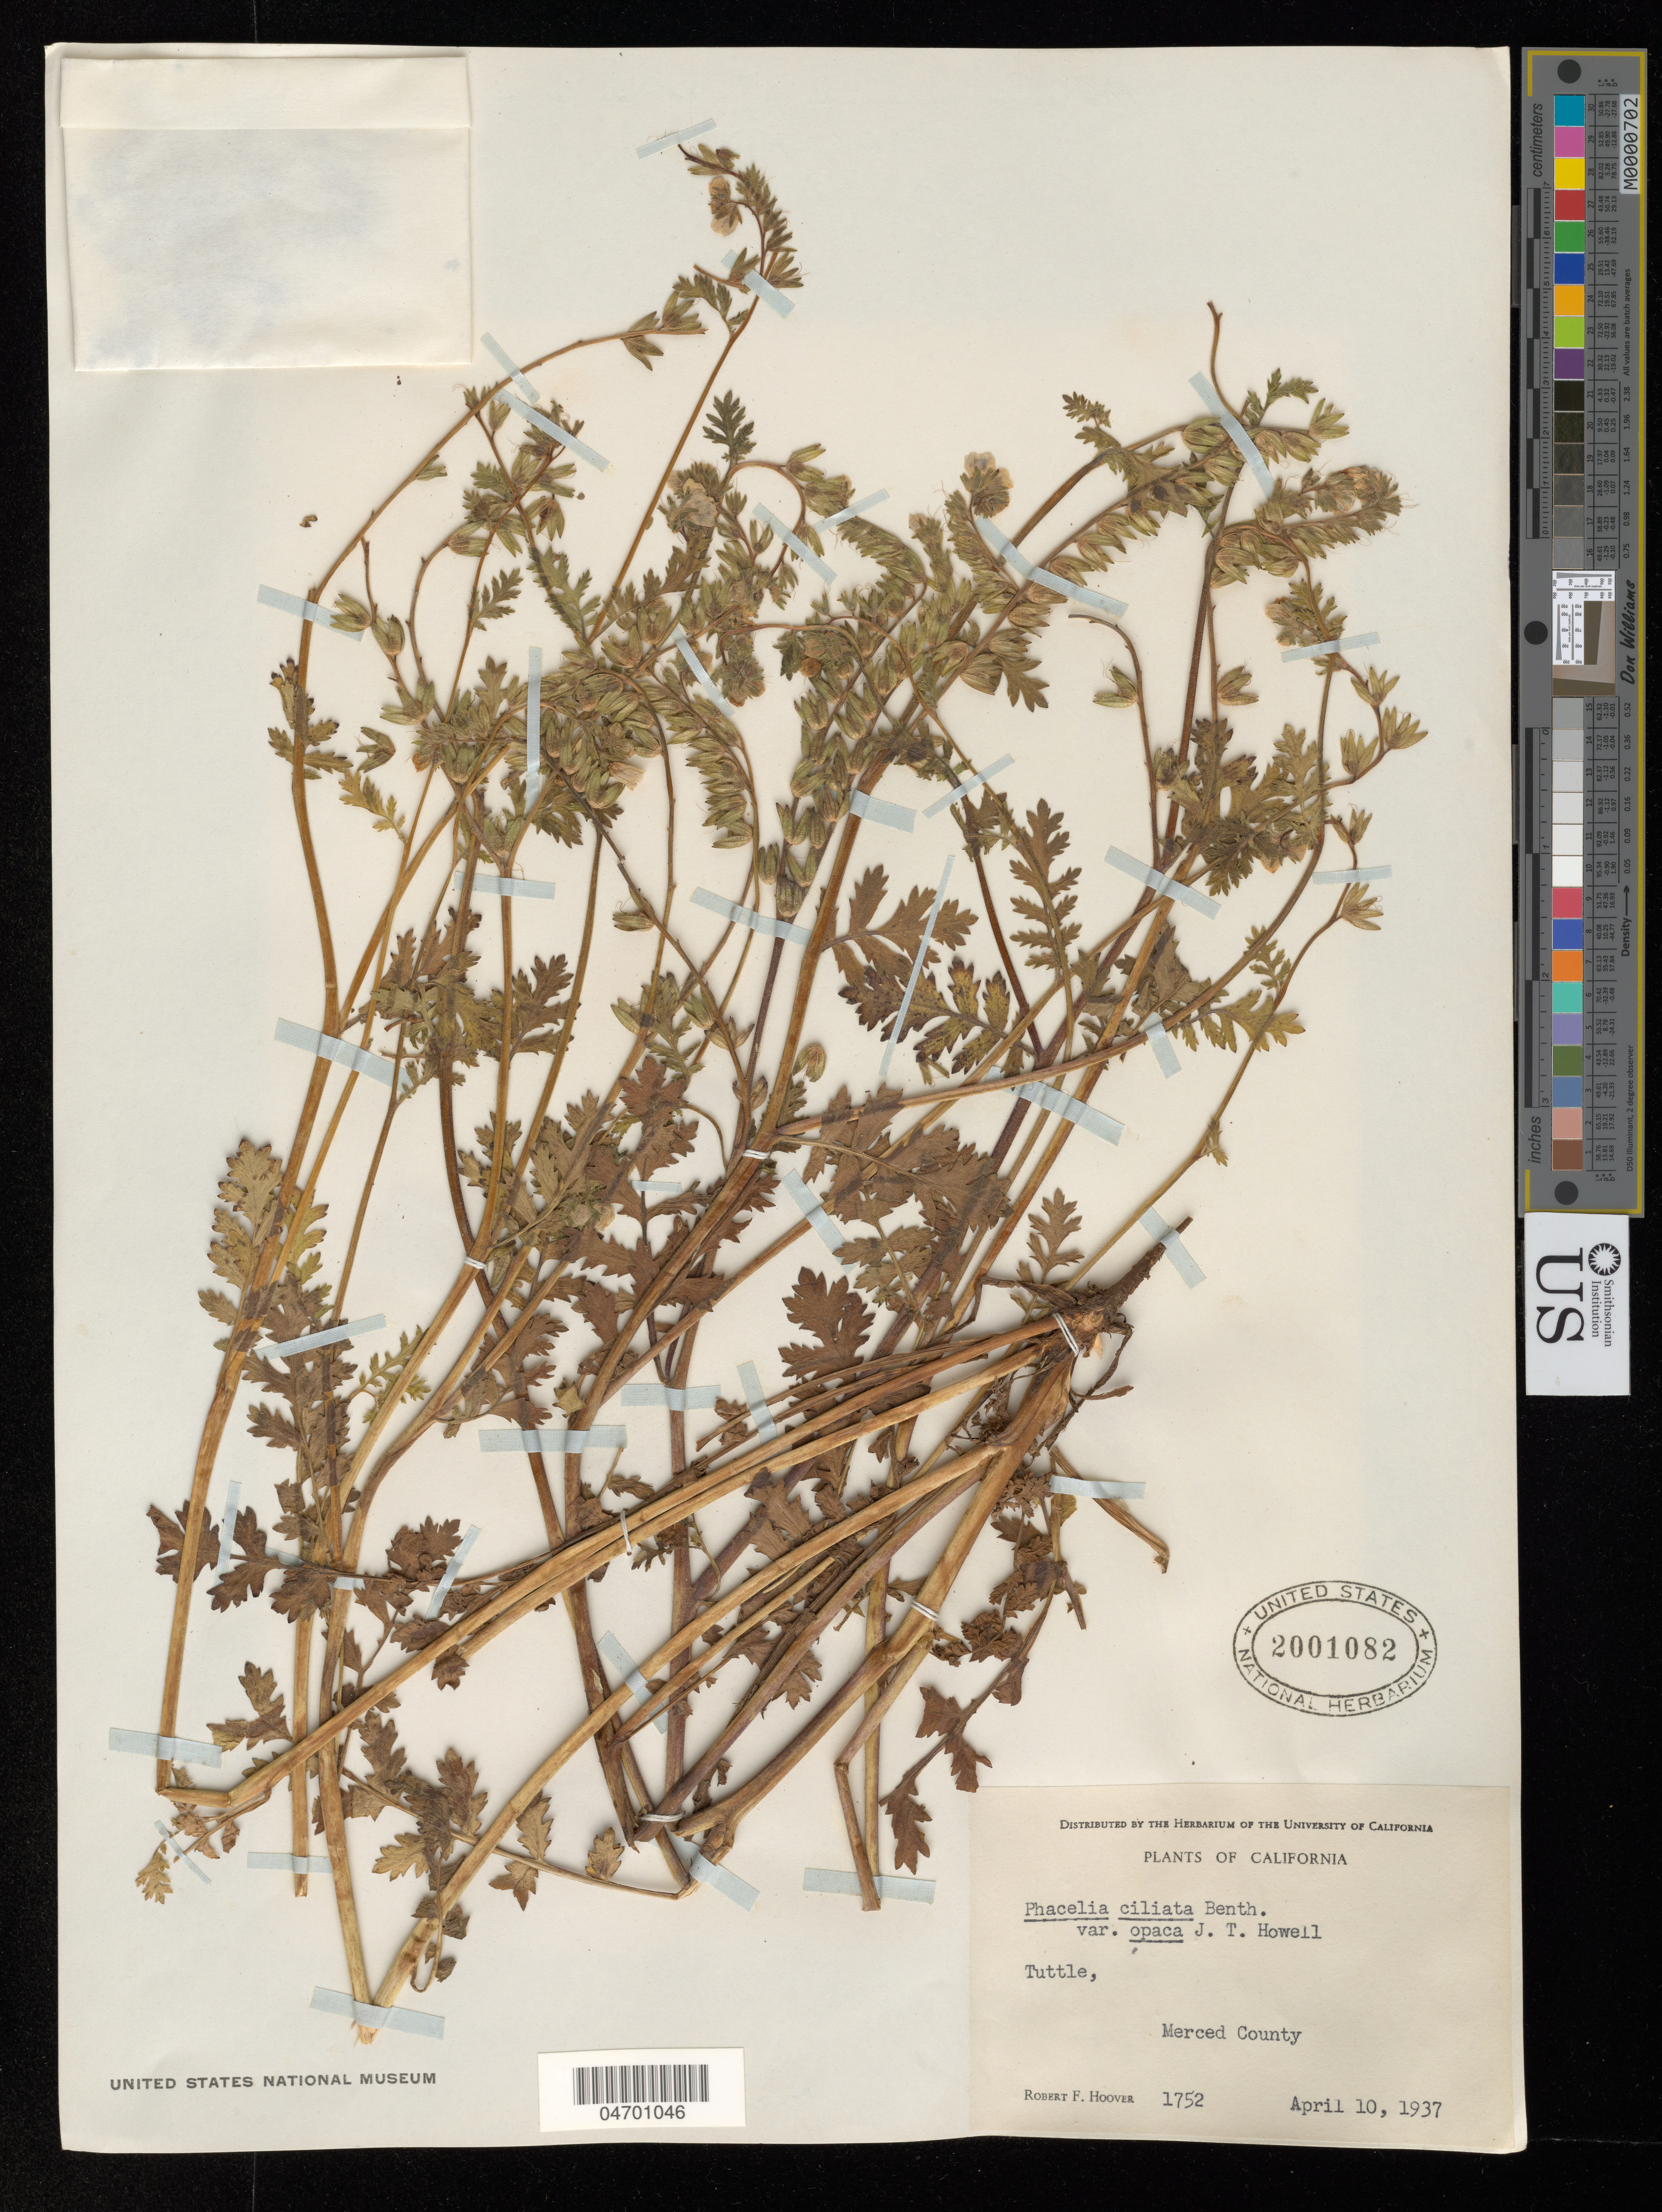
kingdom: Plantae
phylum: Tracheophyta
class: Magnoliopsida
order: Boraginales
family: Hydrophyllaceae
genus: Phacelia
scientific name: Phacelia ciliata var. opaca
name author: J.T. Howell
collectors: R. F. Hoover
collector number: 1752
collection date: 1937-04-10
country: United States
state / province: California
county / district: Merced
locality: Tuttle, Merced County.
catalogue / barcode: US 2001082